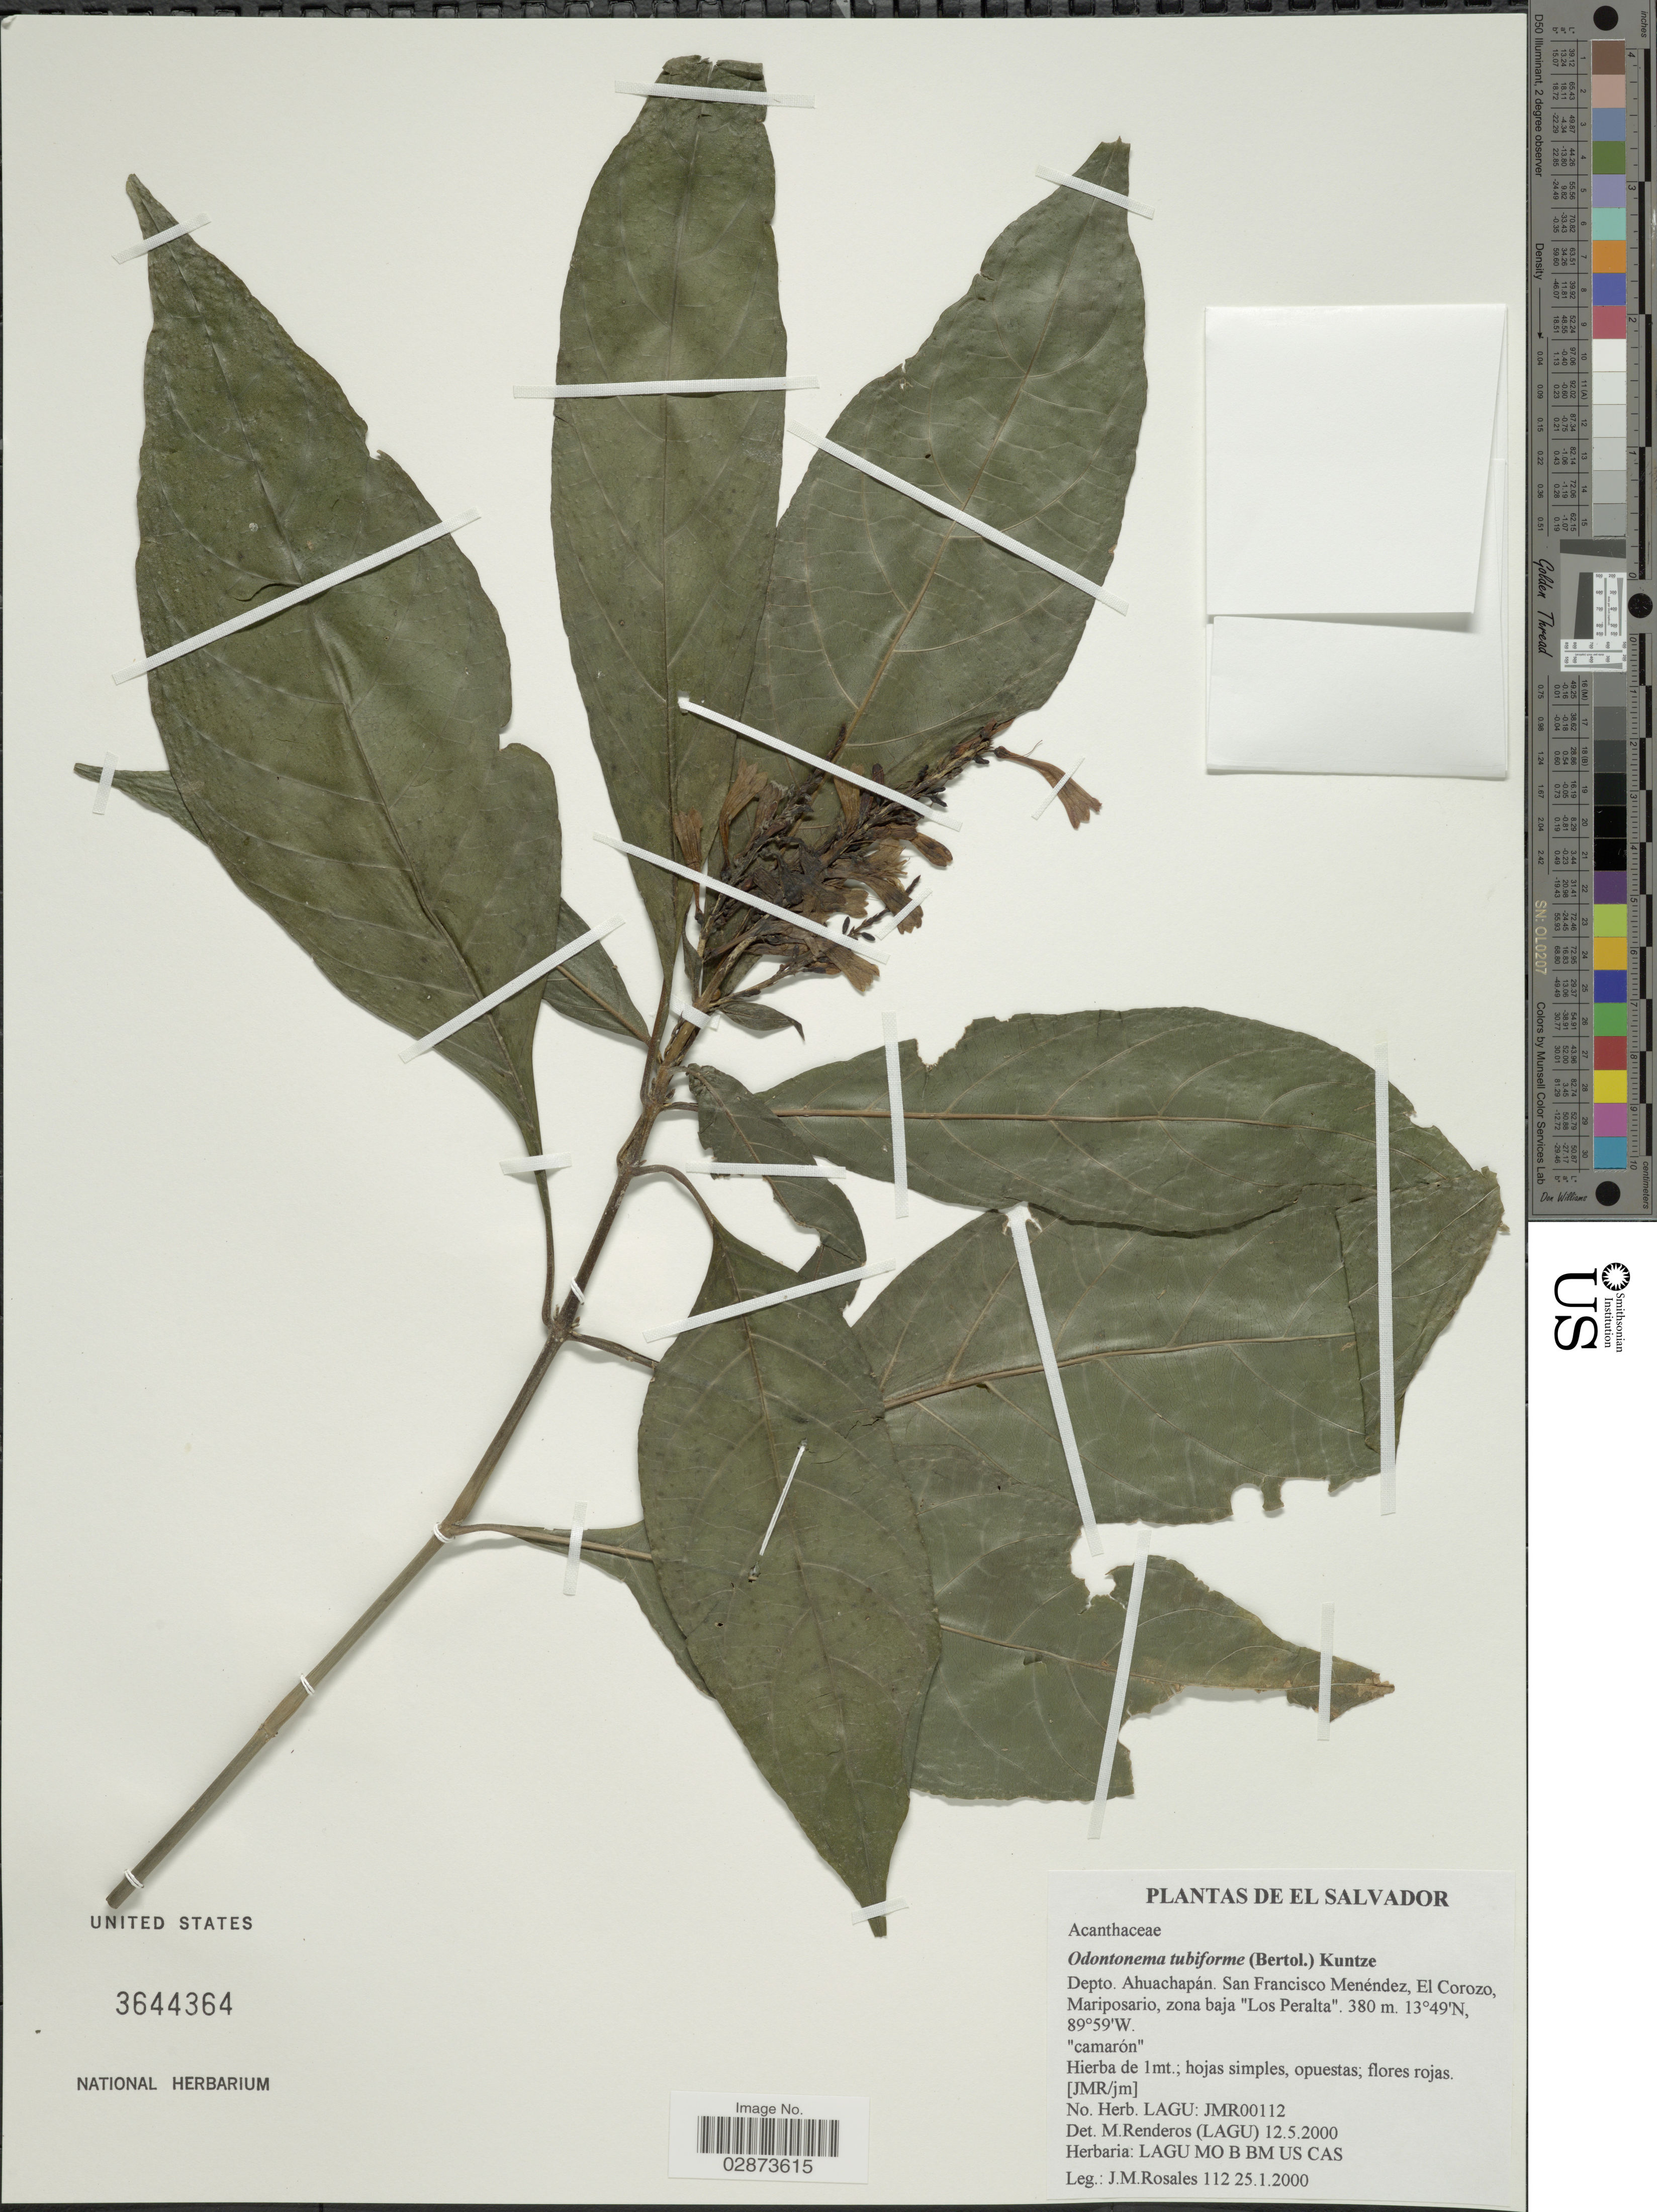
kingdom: Plantae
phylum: Tracheophyta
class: Magnoliopsida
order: Lamiales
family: Acanthaceae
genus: Odontonema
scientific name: Odontonema tubaeforme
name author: (Bertol.) Kuntze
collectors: J. Rosales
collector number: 112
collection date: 2000-01-25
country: El Salvador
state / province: Ahuachapan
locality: Depto. Ahuachapán. San Francisco Menéndez, El Corozo, Mariposario, zona baja "Los Peralta".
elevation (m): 380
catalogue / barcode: US 3644364